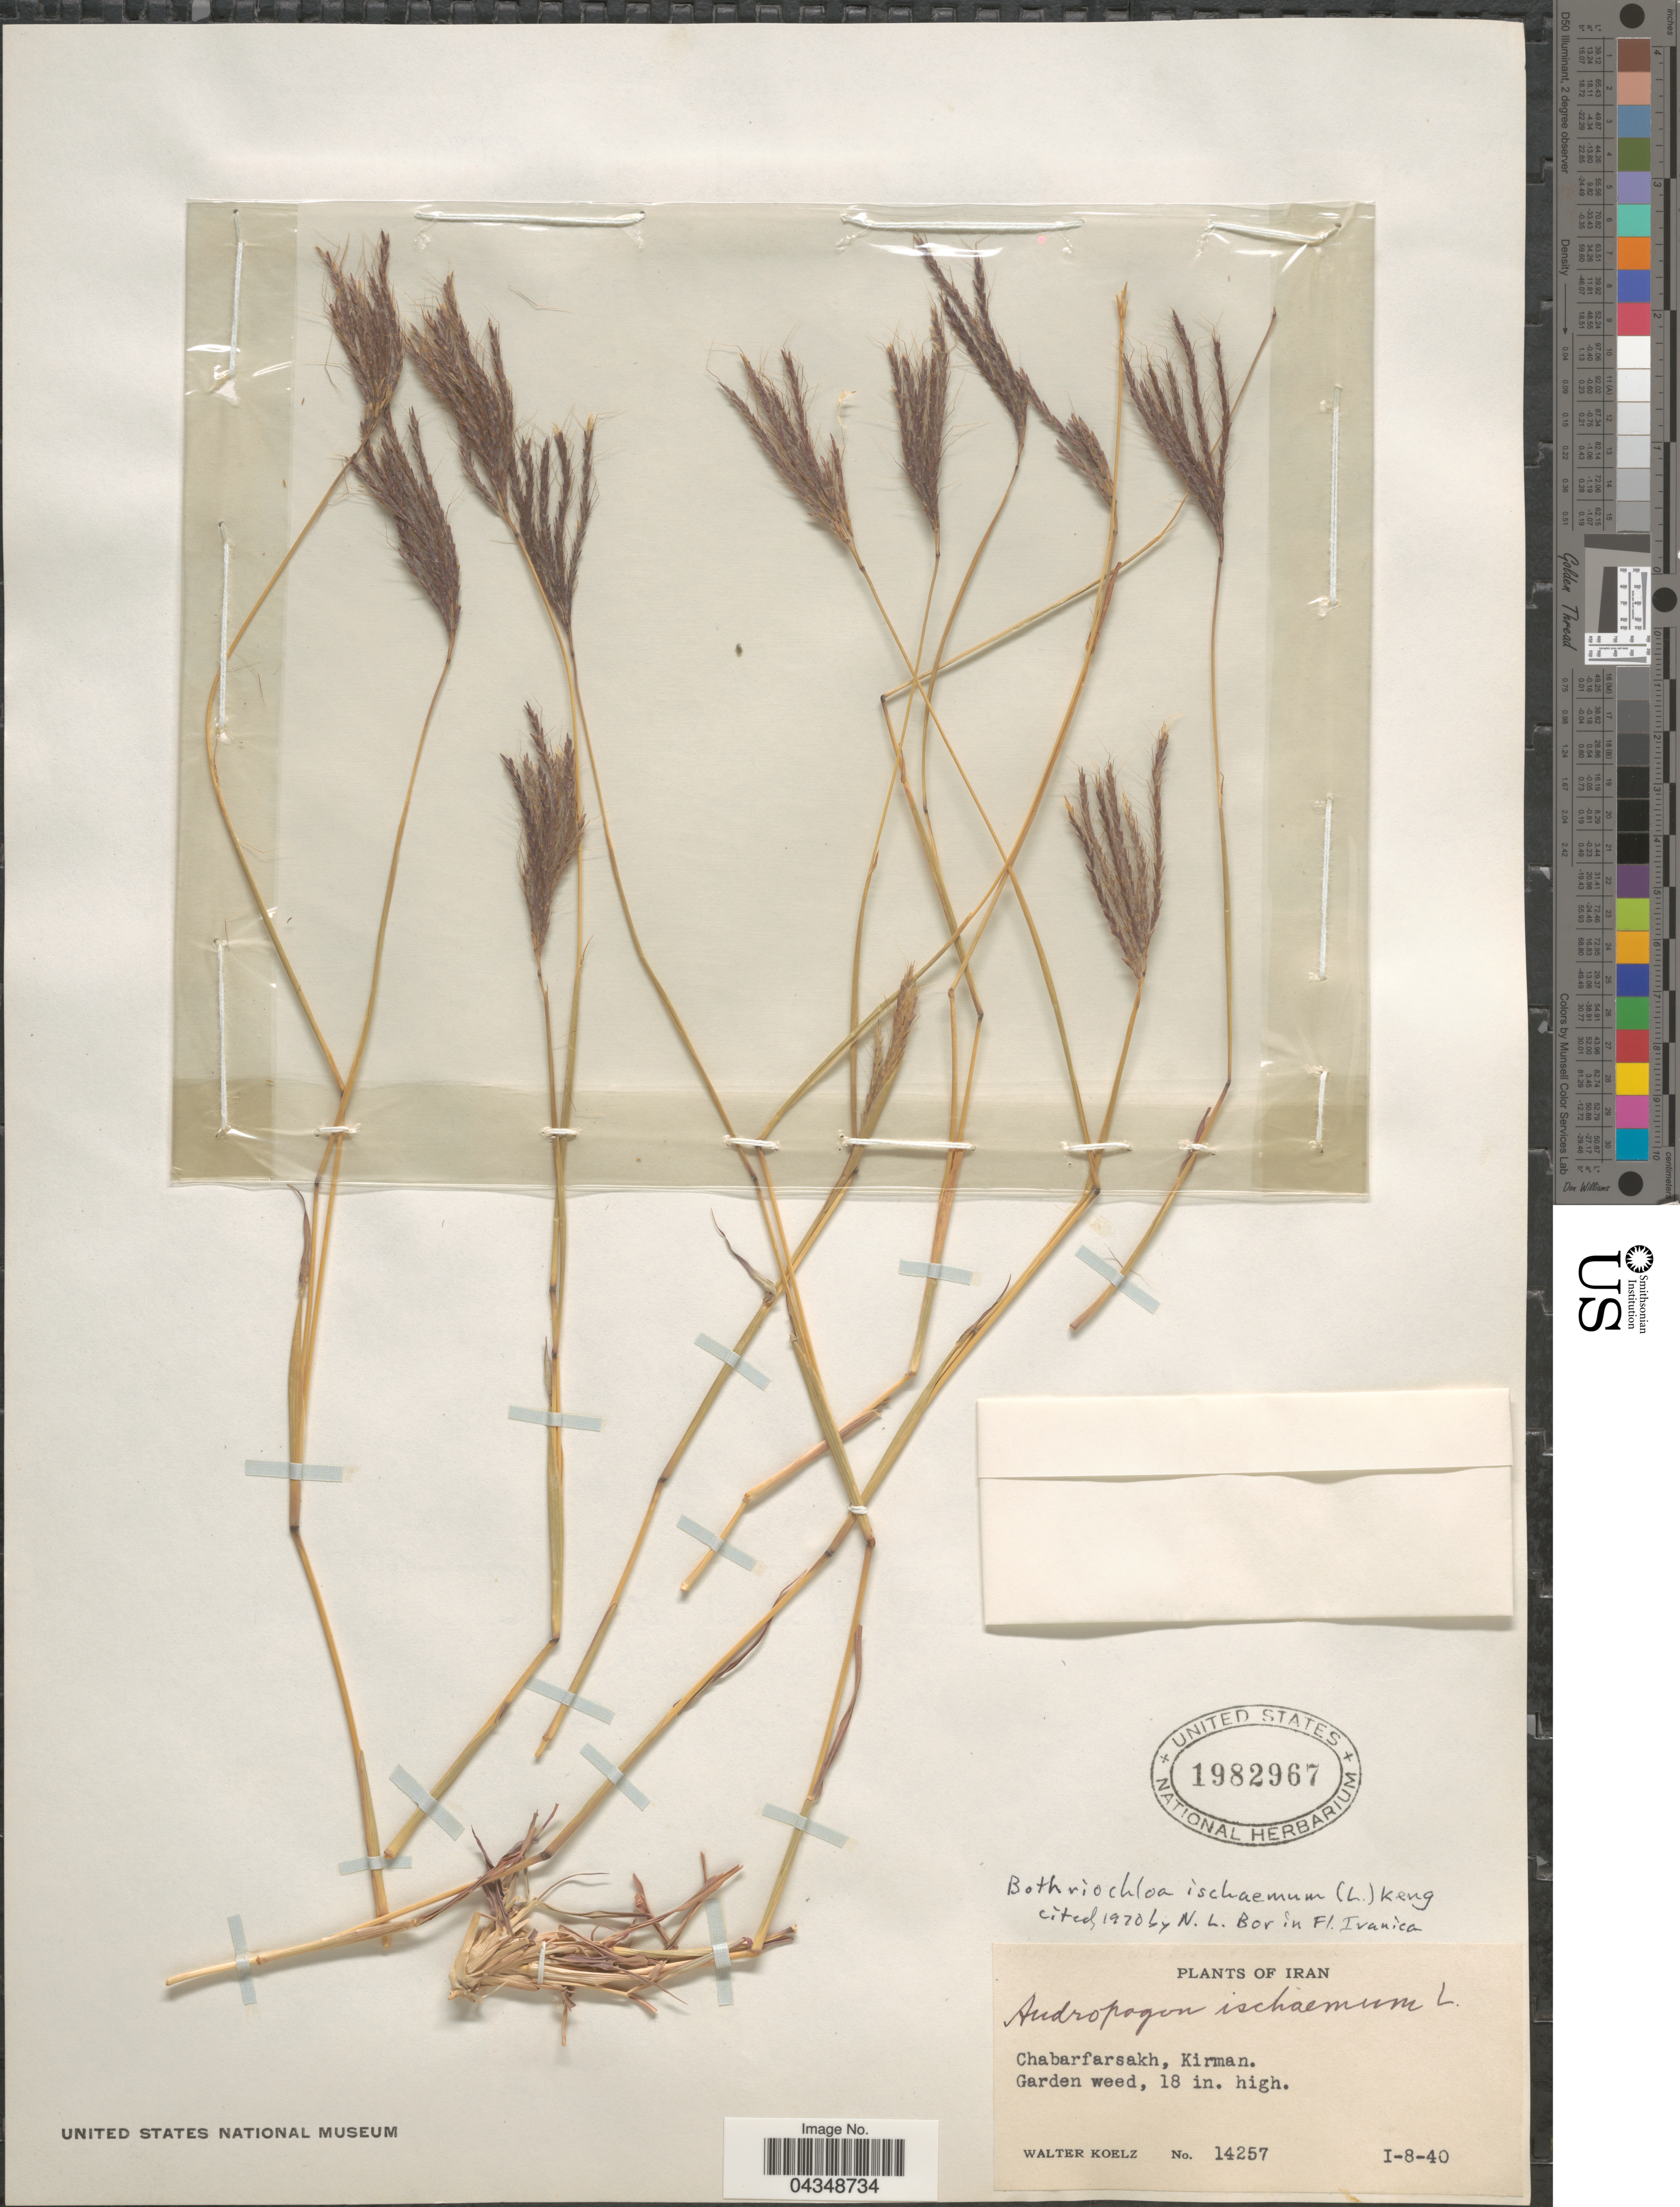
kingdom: Plantae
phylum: Tracheophyta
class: Liliopsida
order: Poales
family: Poaceae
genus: Bothriochloa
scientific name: Bothriochloa ischaemum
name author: (L.) Keng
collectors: W. N. Koelz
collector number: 14257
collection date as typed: Transcribed d/m/y: 8/1/40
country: Iran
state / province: Kerman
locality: Chabarfarsakh, Kirman.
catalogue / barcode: US 1982967